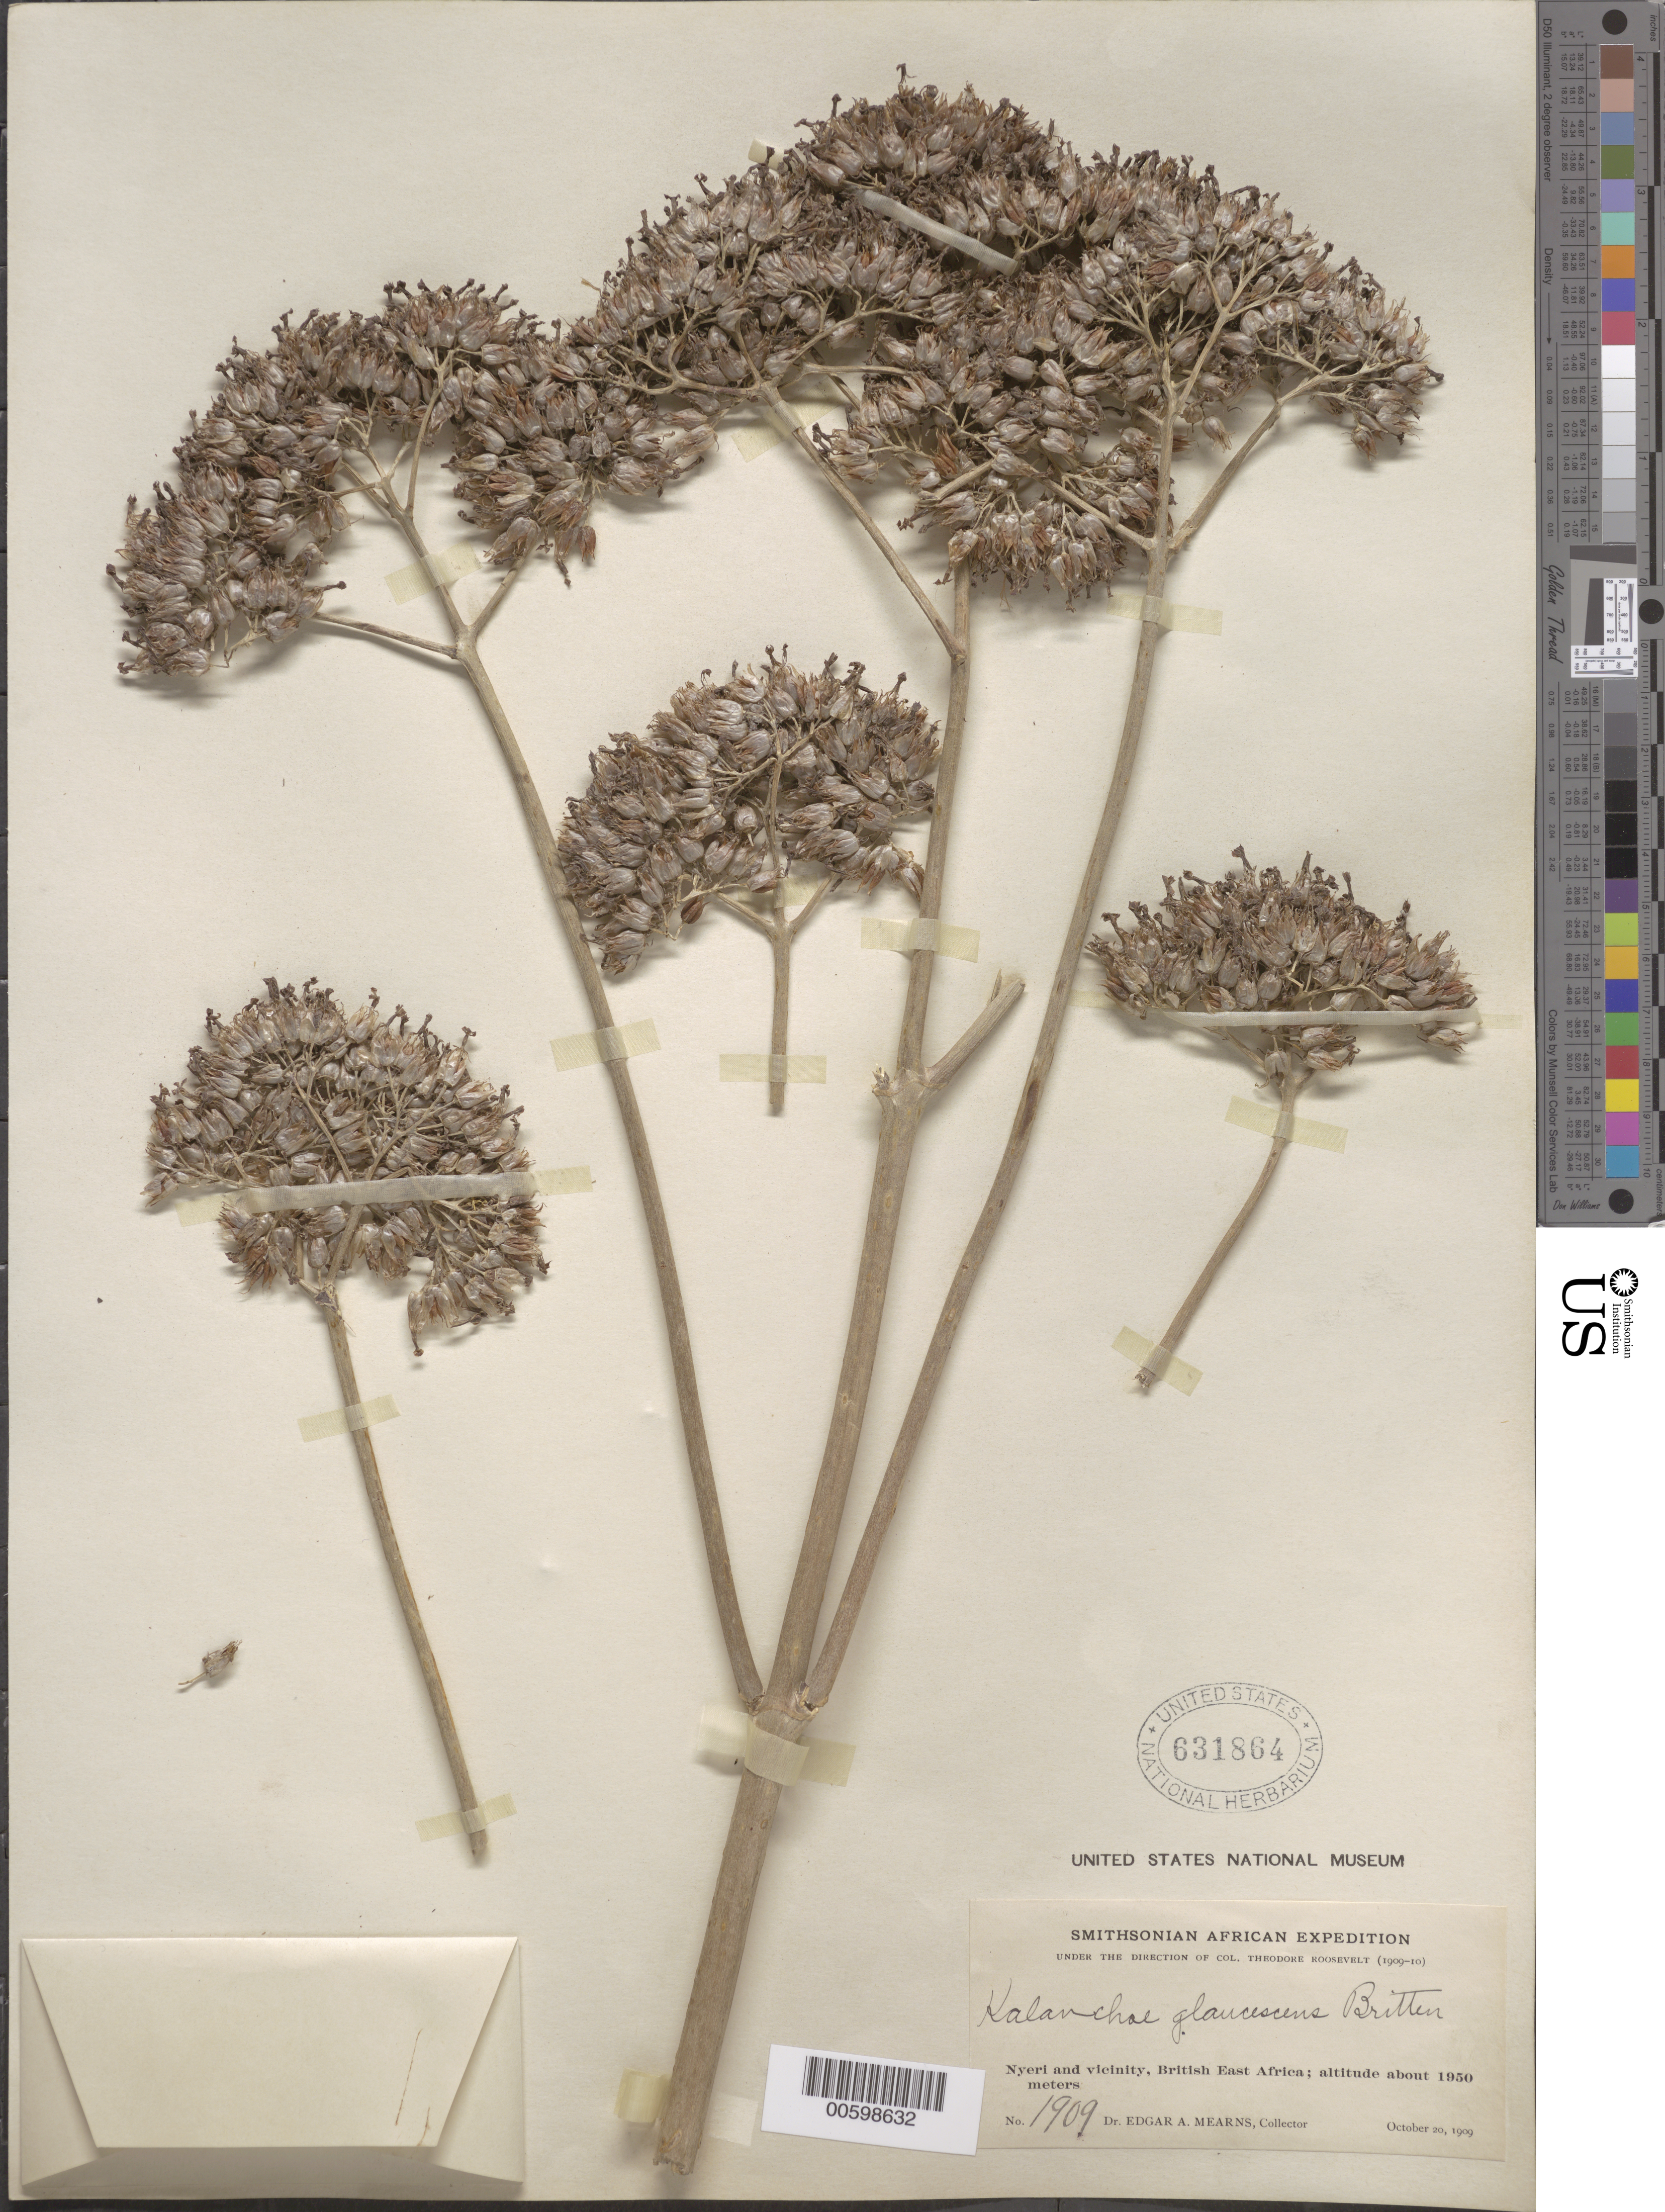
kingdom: Plantae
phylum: Tracheophyta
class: Magnoliopsida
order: Saxifragales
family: Crassulaceae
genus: Kalanchoe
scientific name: Kalanchoe glaucescens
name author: L.L. Britten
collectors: E. A. Mearns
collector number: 1909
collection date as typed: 20 Oct 1909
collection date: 1909-10-20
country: Kenya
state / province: Nyeri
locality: Nyeri and vicinity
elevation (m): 1950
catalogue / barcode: US 631864